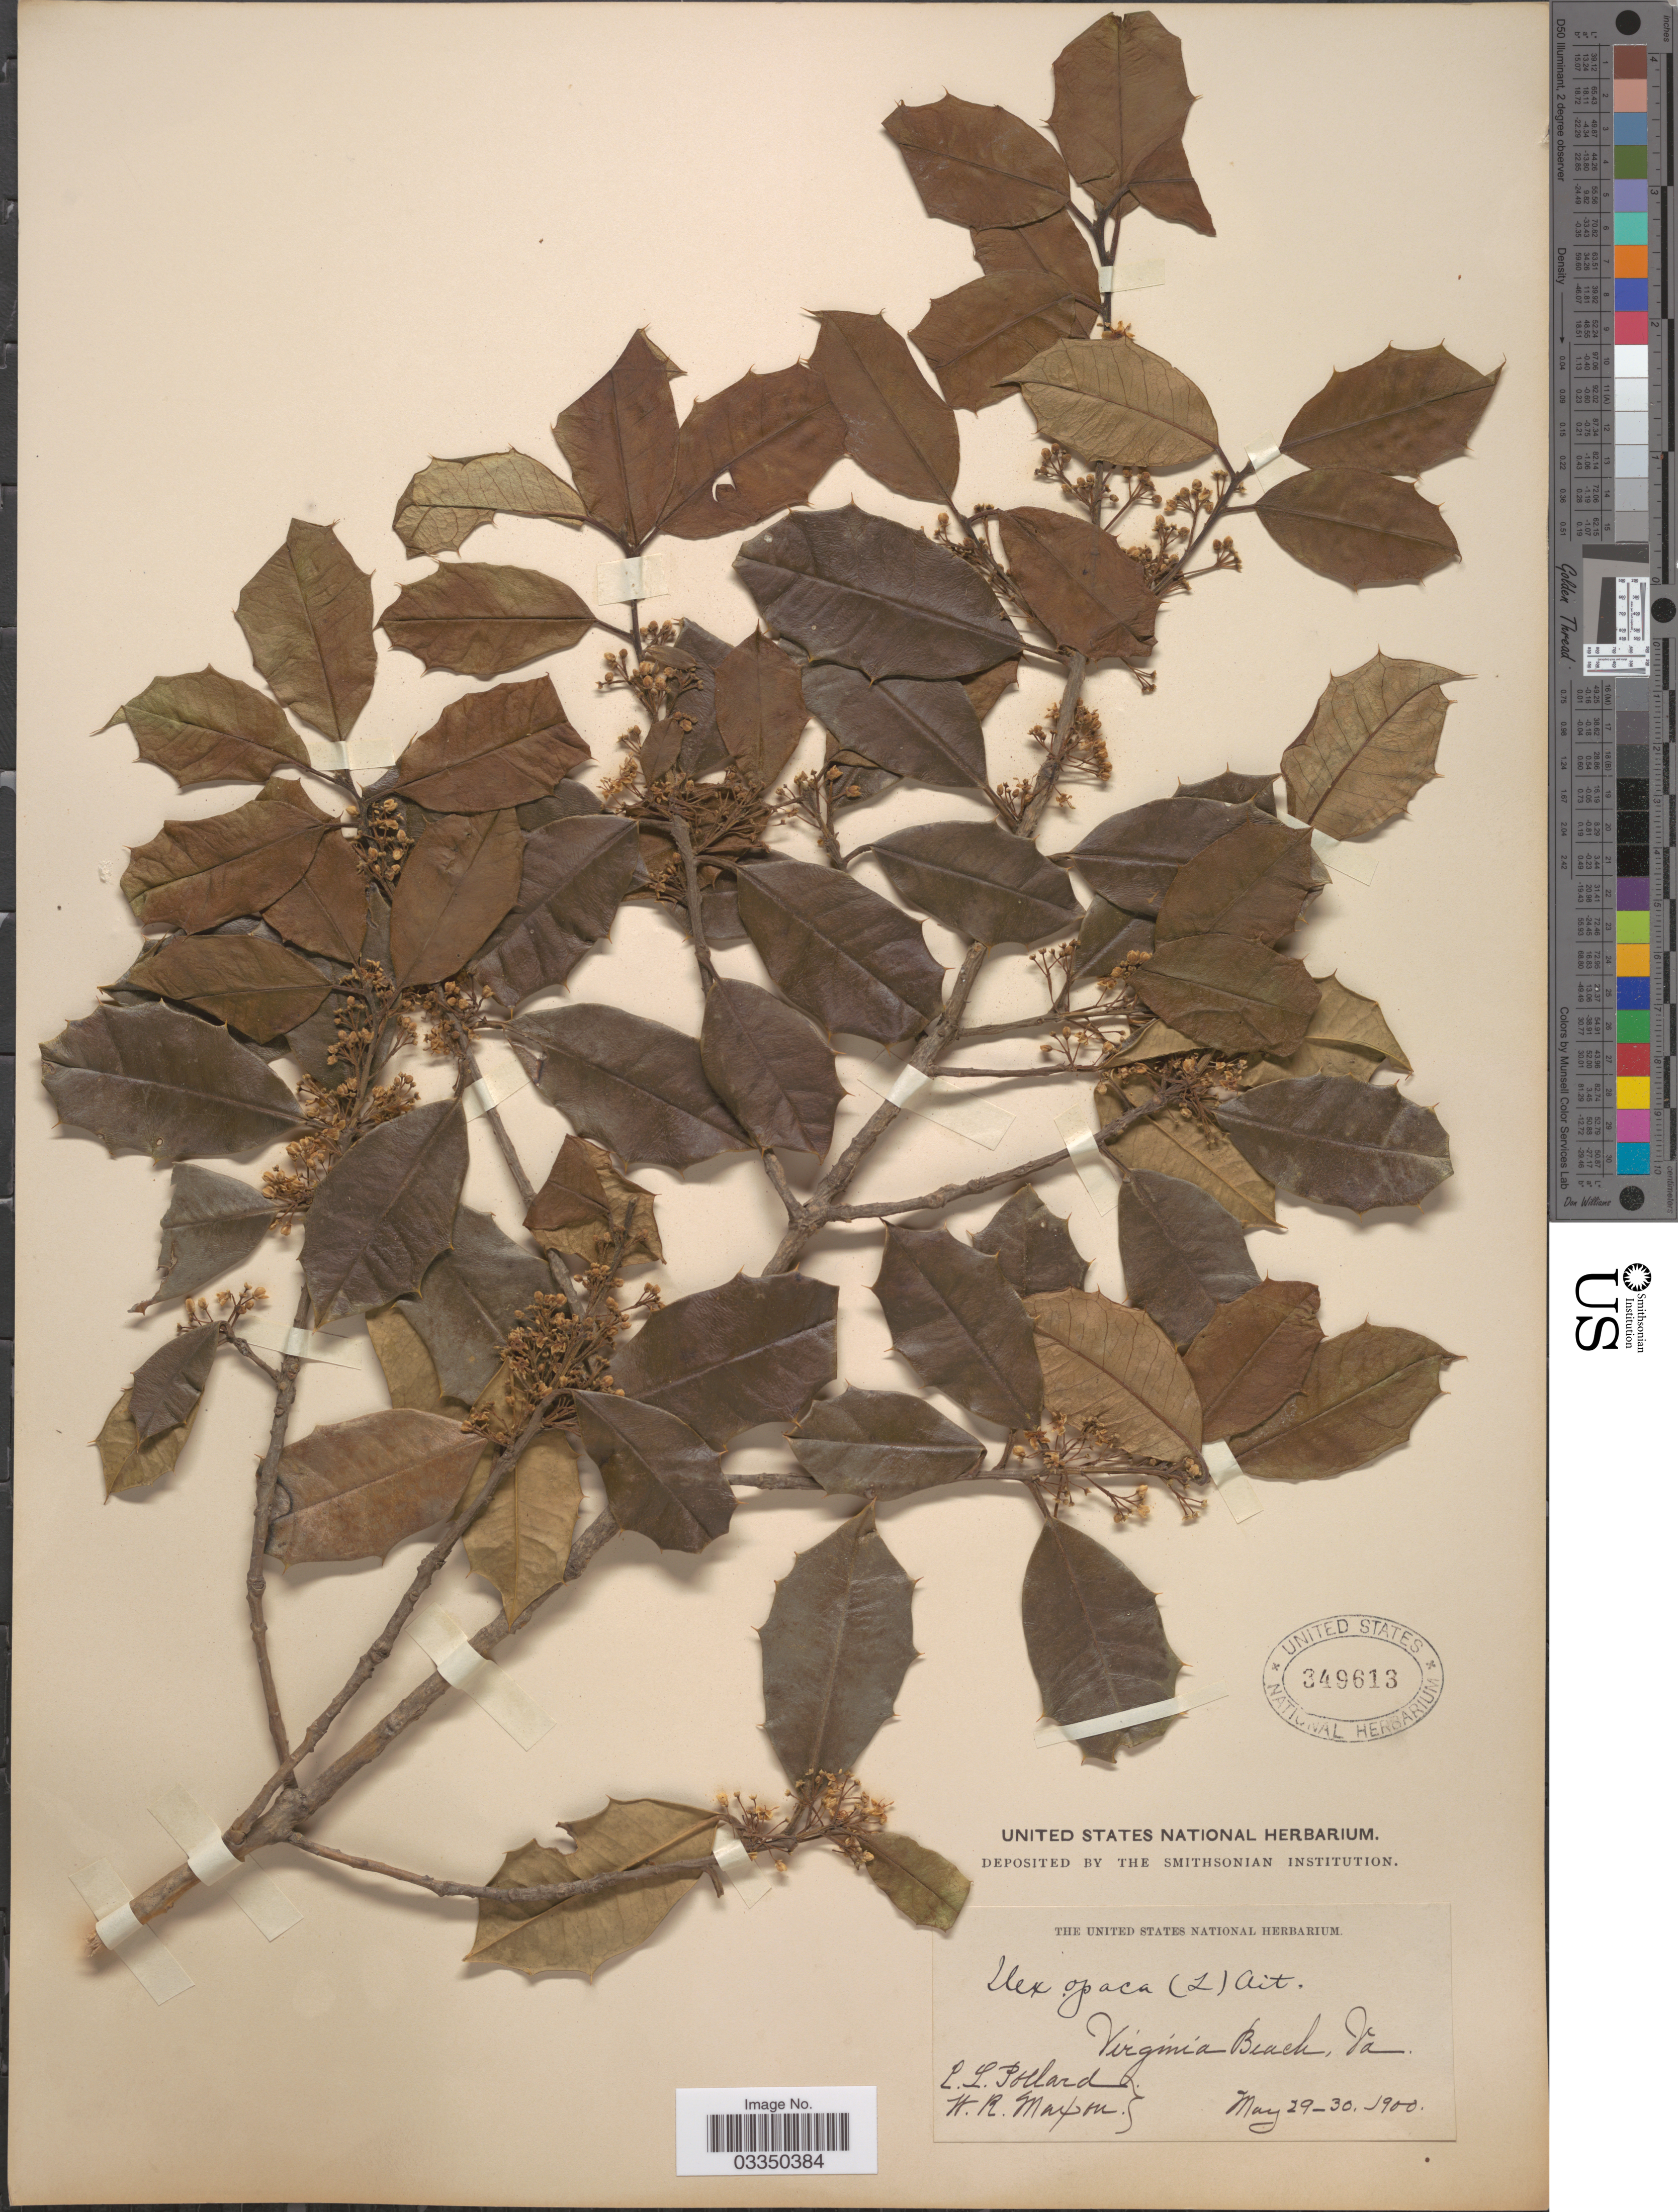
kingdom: Plantae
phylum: Tracheophyta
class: Magnoliopsida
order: Aquifoliales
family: Aquifoliaceae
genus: Ilex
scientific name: Ilex opaca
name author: Aiton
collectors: C. L. Pollard & W. R. Maxon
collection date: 1900-05-29/1900-05-30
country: United States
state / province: Virginia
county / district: City of Virginia Beach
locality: Virginia Beach.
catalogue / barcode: US 349613